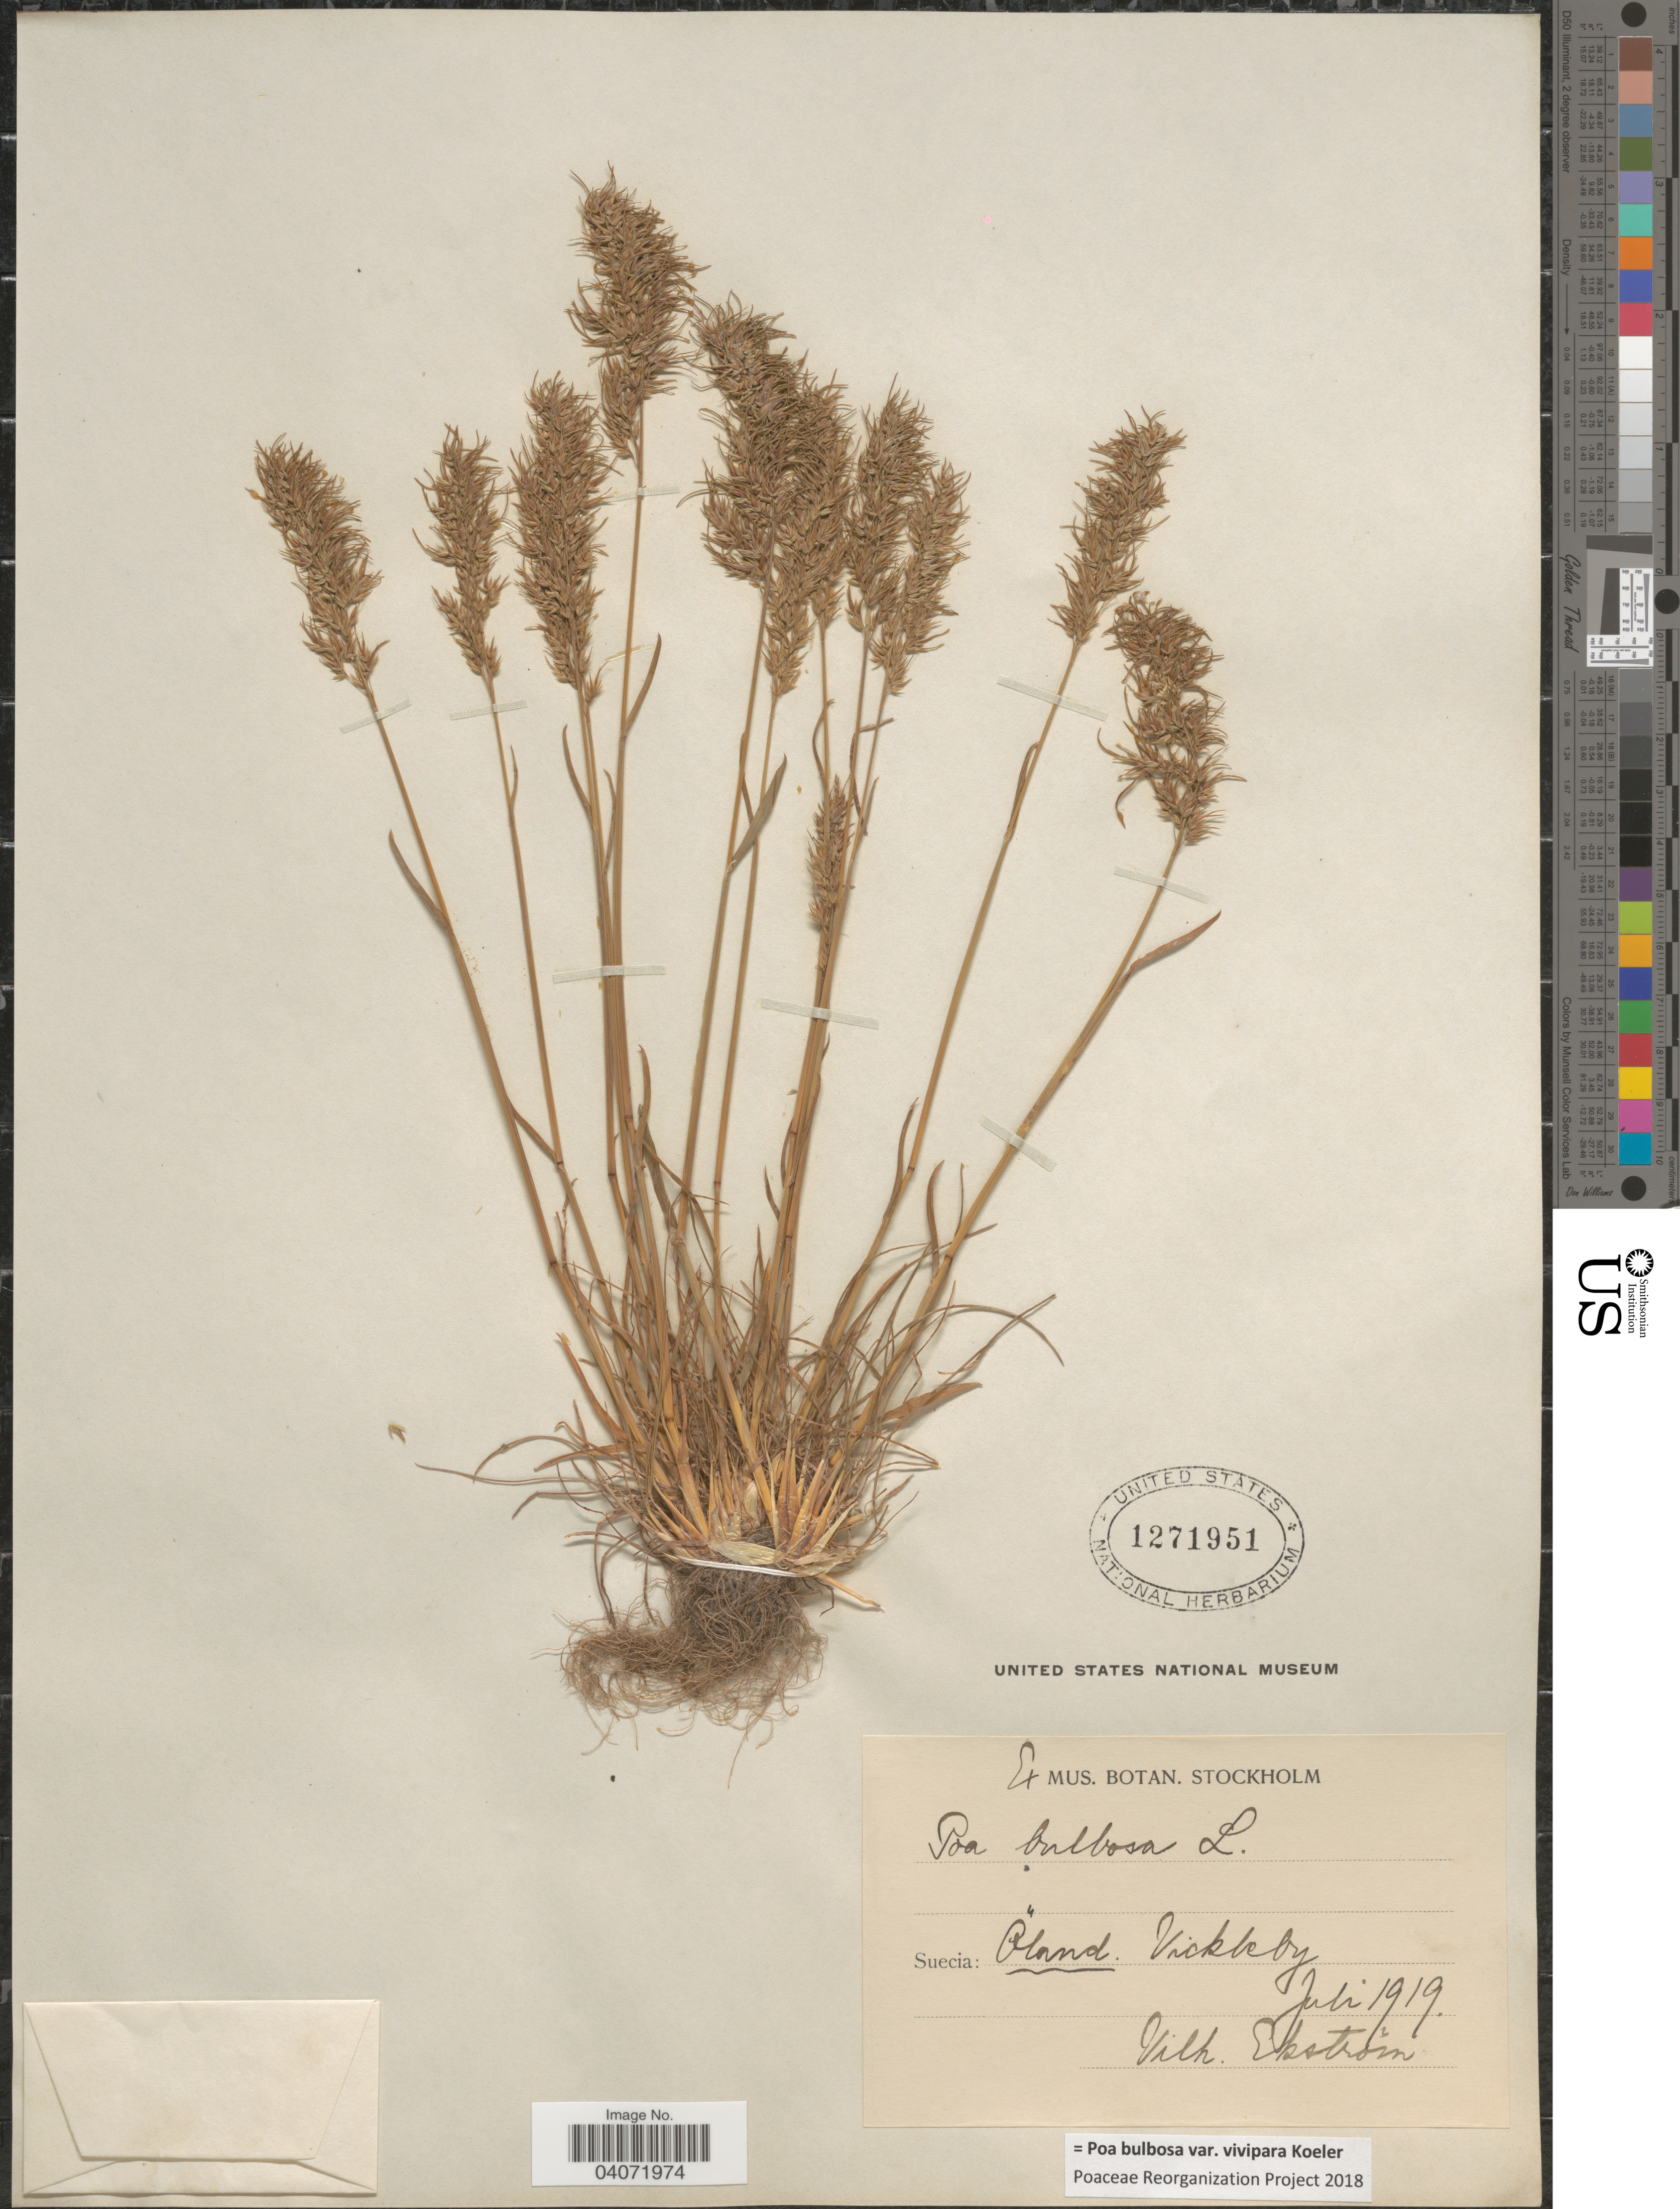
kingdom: Plantae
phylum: Tracheophyta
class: Liliopsida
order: Poales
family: Poaceae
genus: Poa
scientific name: Poa bulbosa subsp. bulbosa var. vivipara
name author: Koeler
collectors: V. Ekstrom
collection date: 1919-07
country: Sweden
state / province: Kalmar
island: Oland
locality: Suecia: Öland. Vickkby.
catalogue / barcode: US 1271951